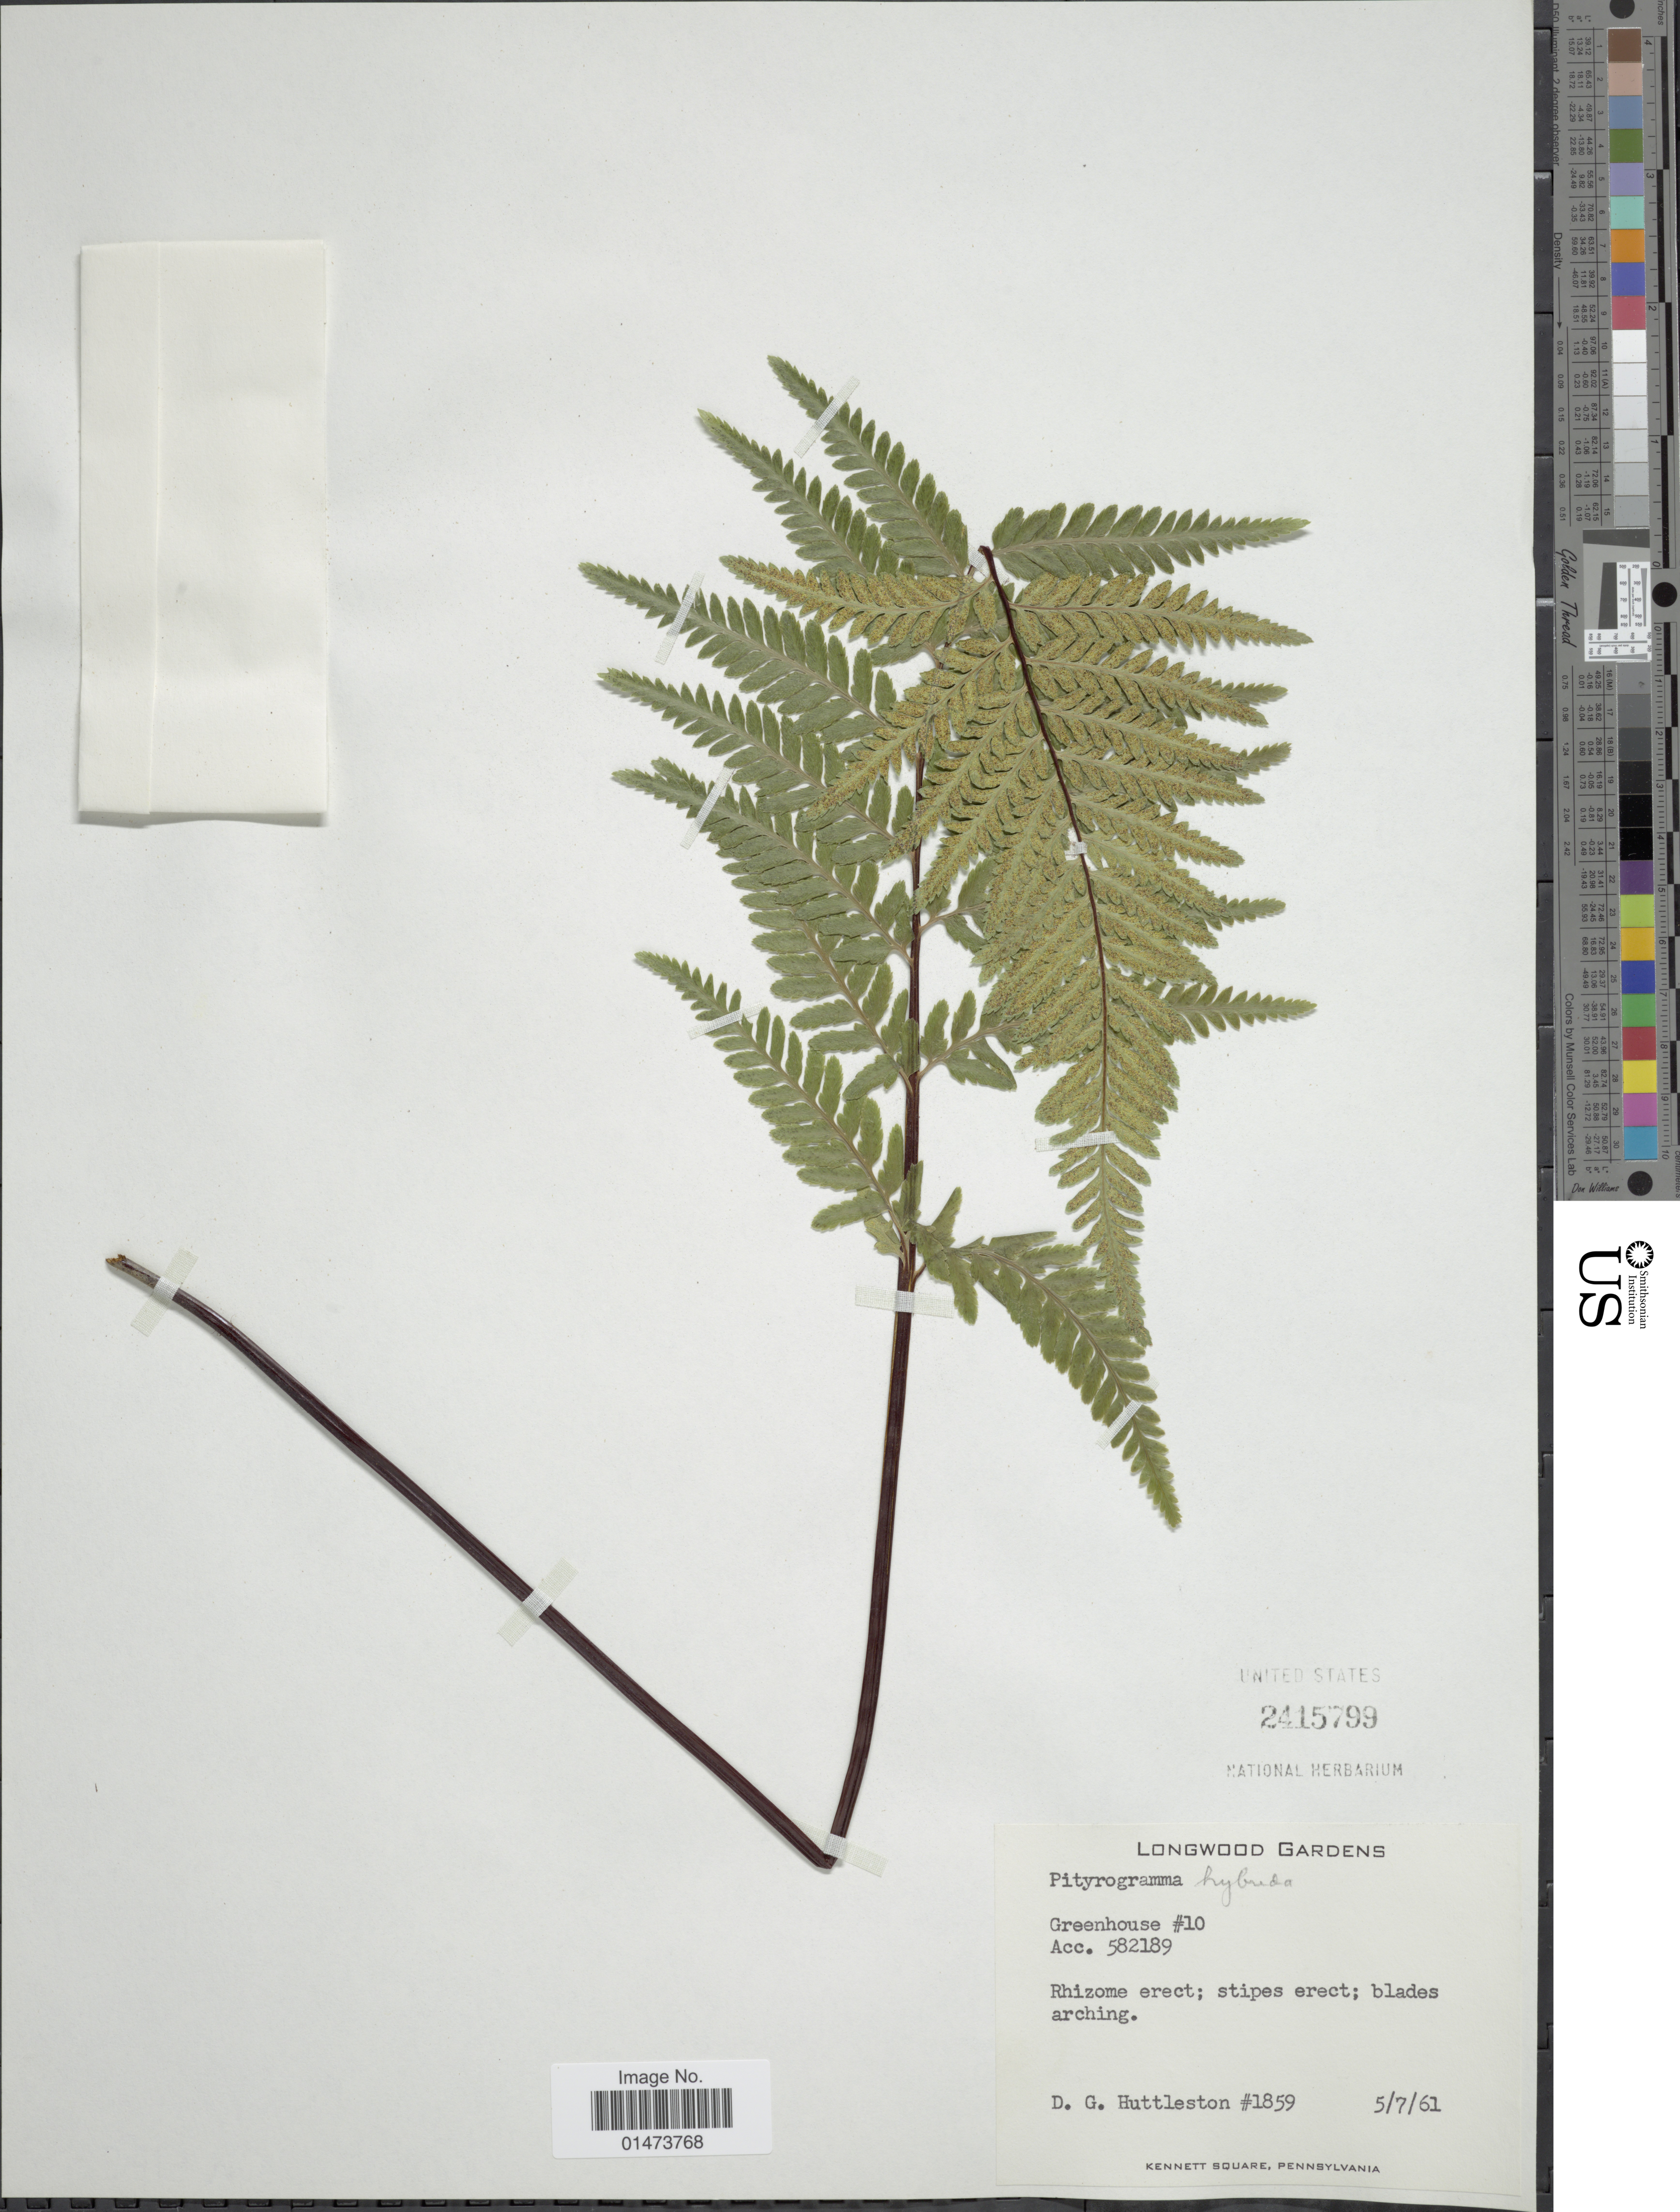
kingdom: Plantae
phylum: Tracheophyta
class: Polypodiopsida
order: Polypodiales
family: Pteridaceae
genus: Pityrogramma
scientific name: Pityrogramma hybrida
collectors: D. G. Huttleston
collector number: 1859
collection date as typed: Transcribed d/m/y: 5/7/61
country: United States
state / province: Pennsylvania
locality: Longwood Gardens, Greenhouse #10, Acc. 582189, Kennett Square.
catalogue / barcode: US 2415799